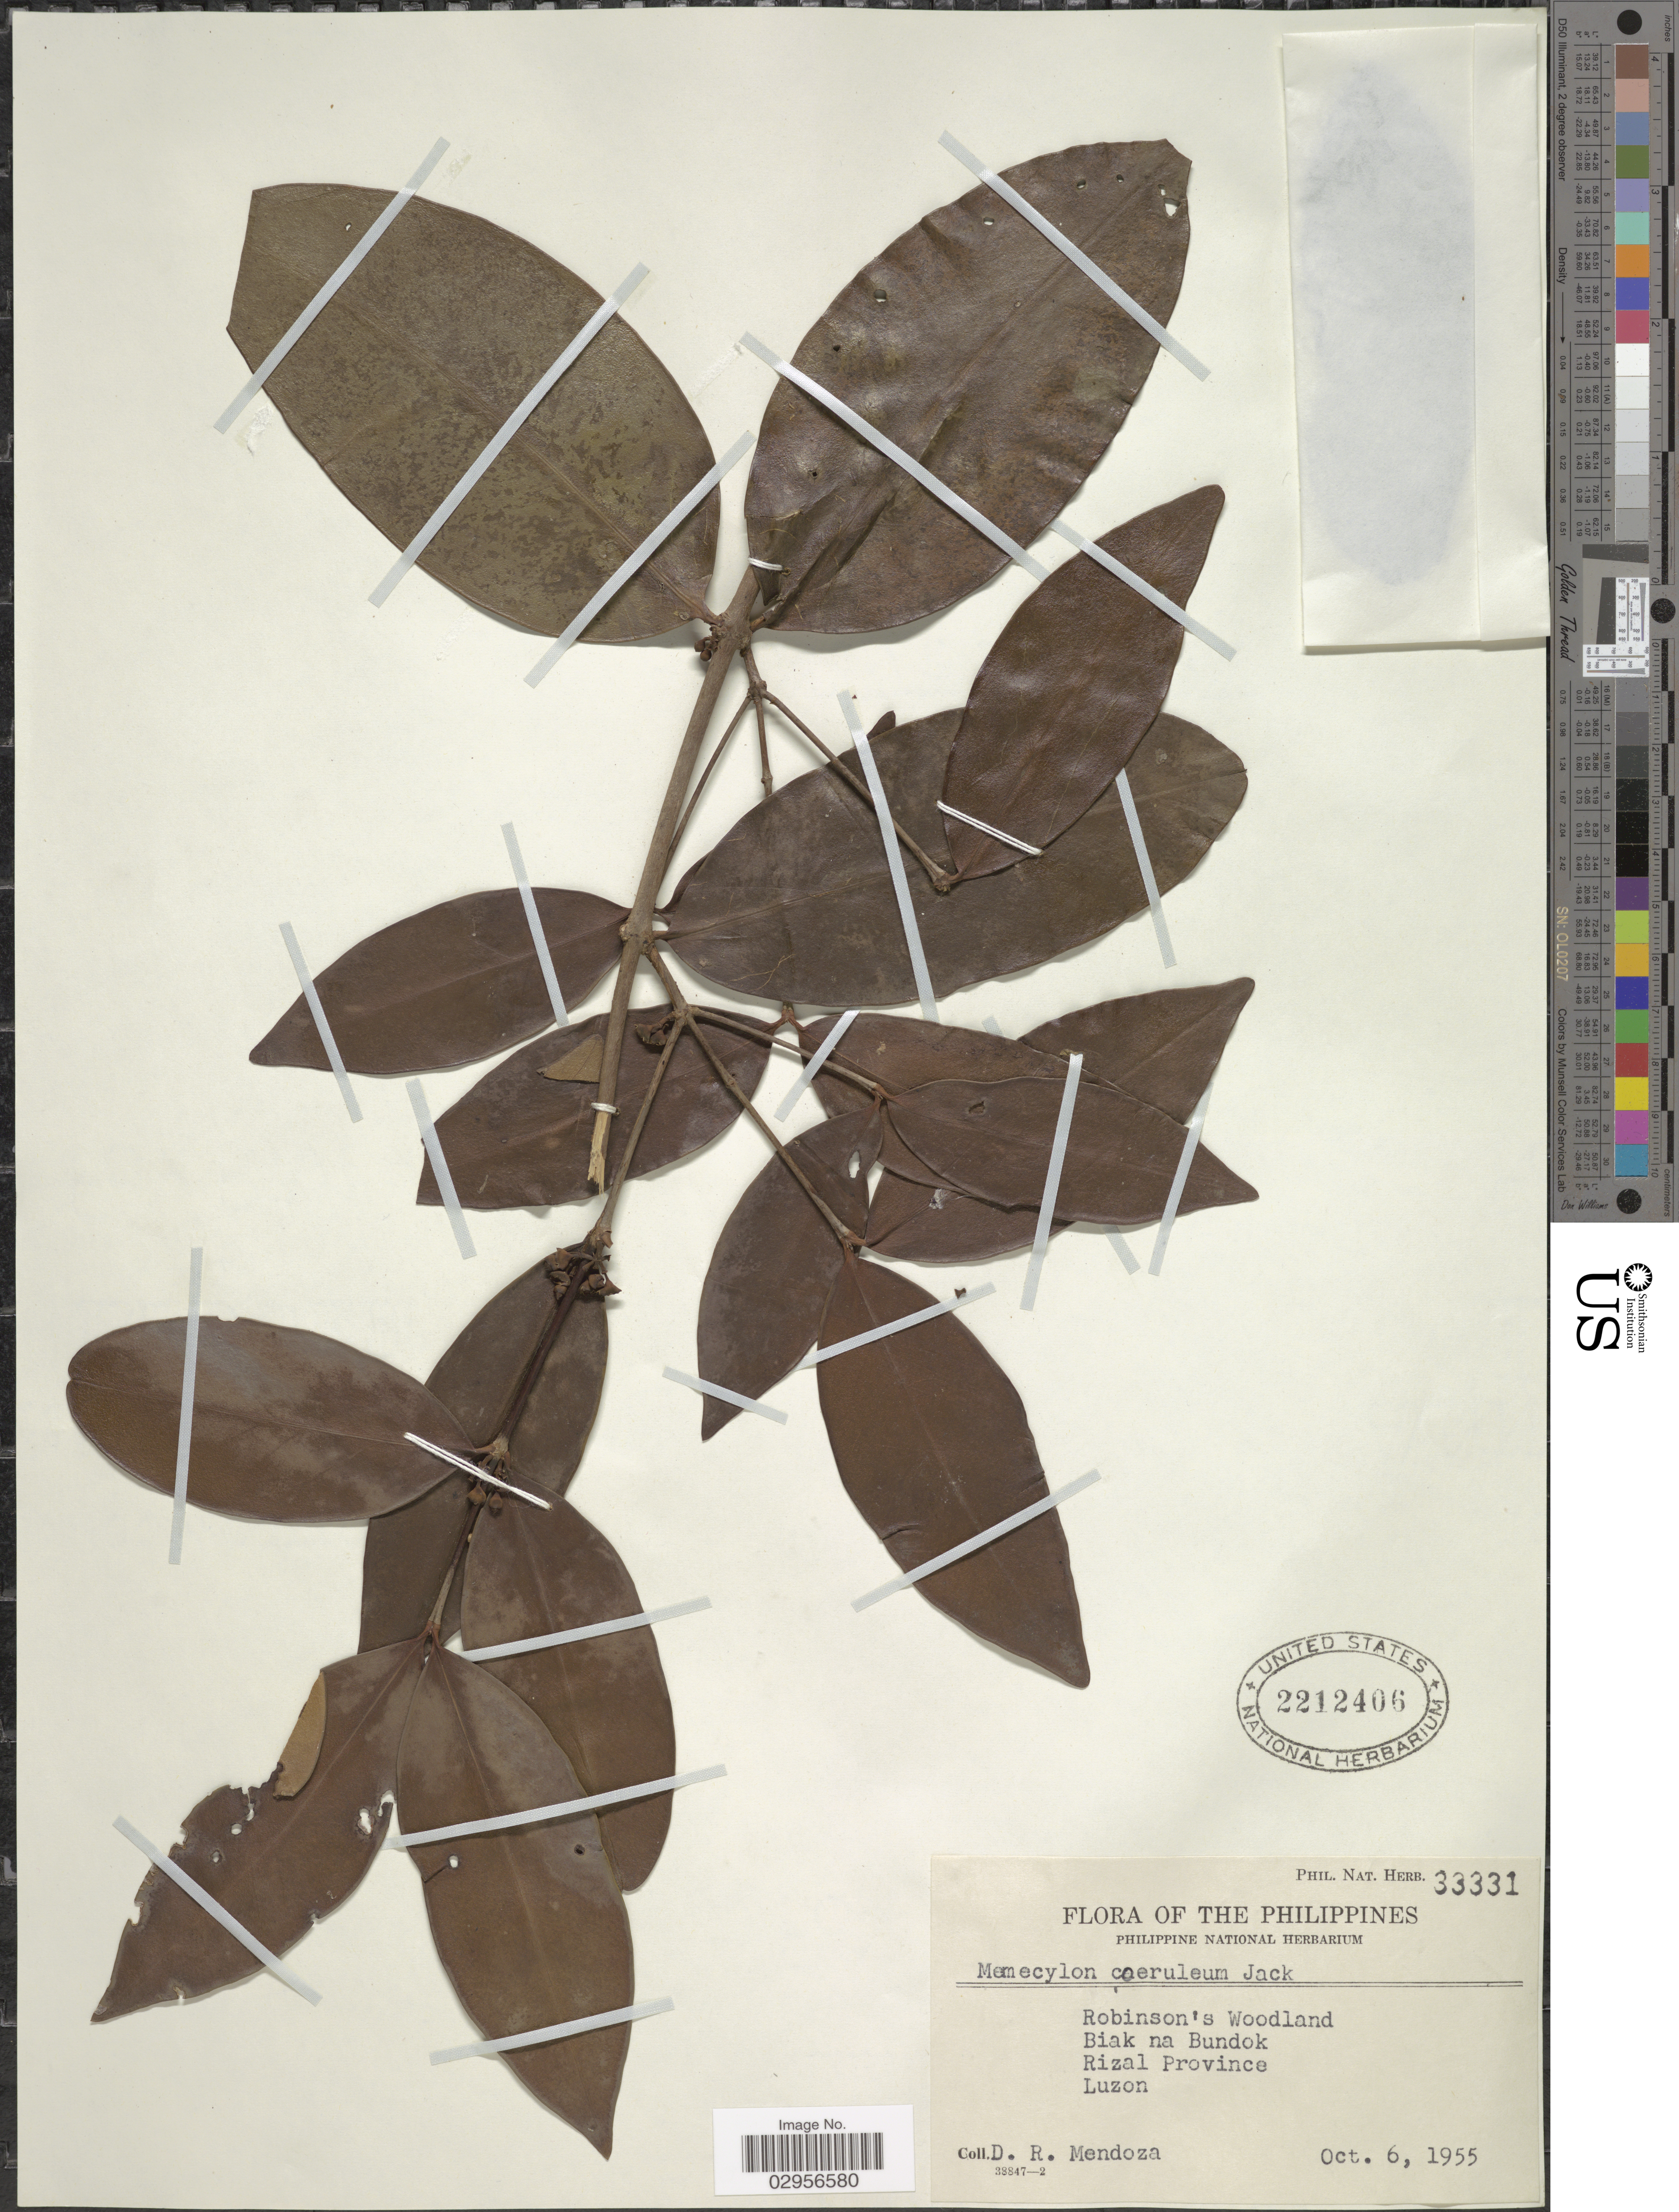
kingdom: Plantae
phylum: Tracheophyta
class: Magnoliopsida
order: Myrtales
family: Melastomataceae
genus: Memecylon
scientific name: Memecylon coeruleum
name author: Jack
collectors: D. Mendoza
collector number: Phil.Nat.Herb. 33331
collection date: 1955-10-06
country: Philippines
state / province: Calabarzon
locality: Robinson's Woodland, Biak na Bundok, Rizal Province, Luzon.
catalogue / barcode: US 2212406